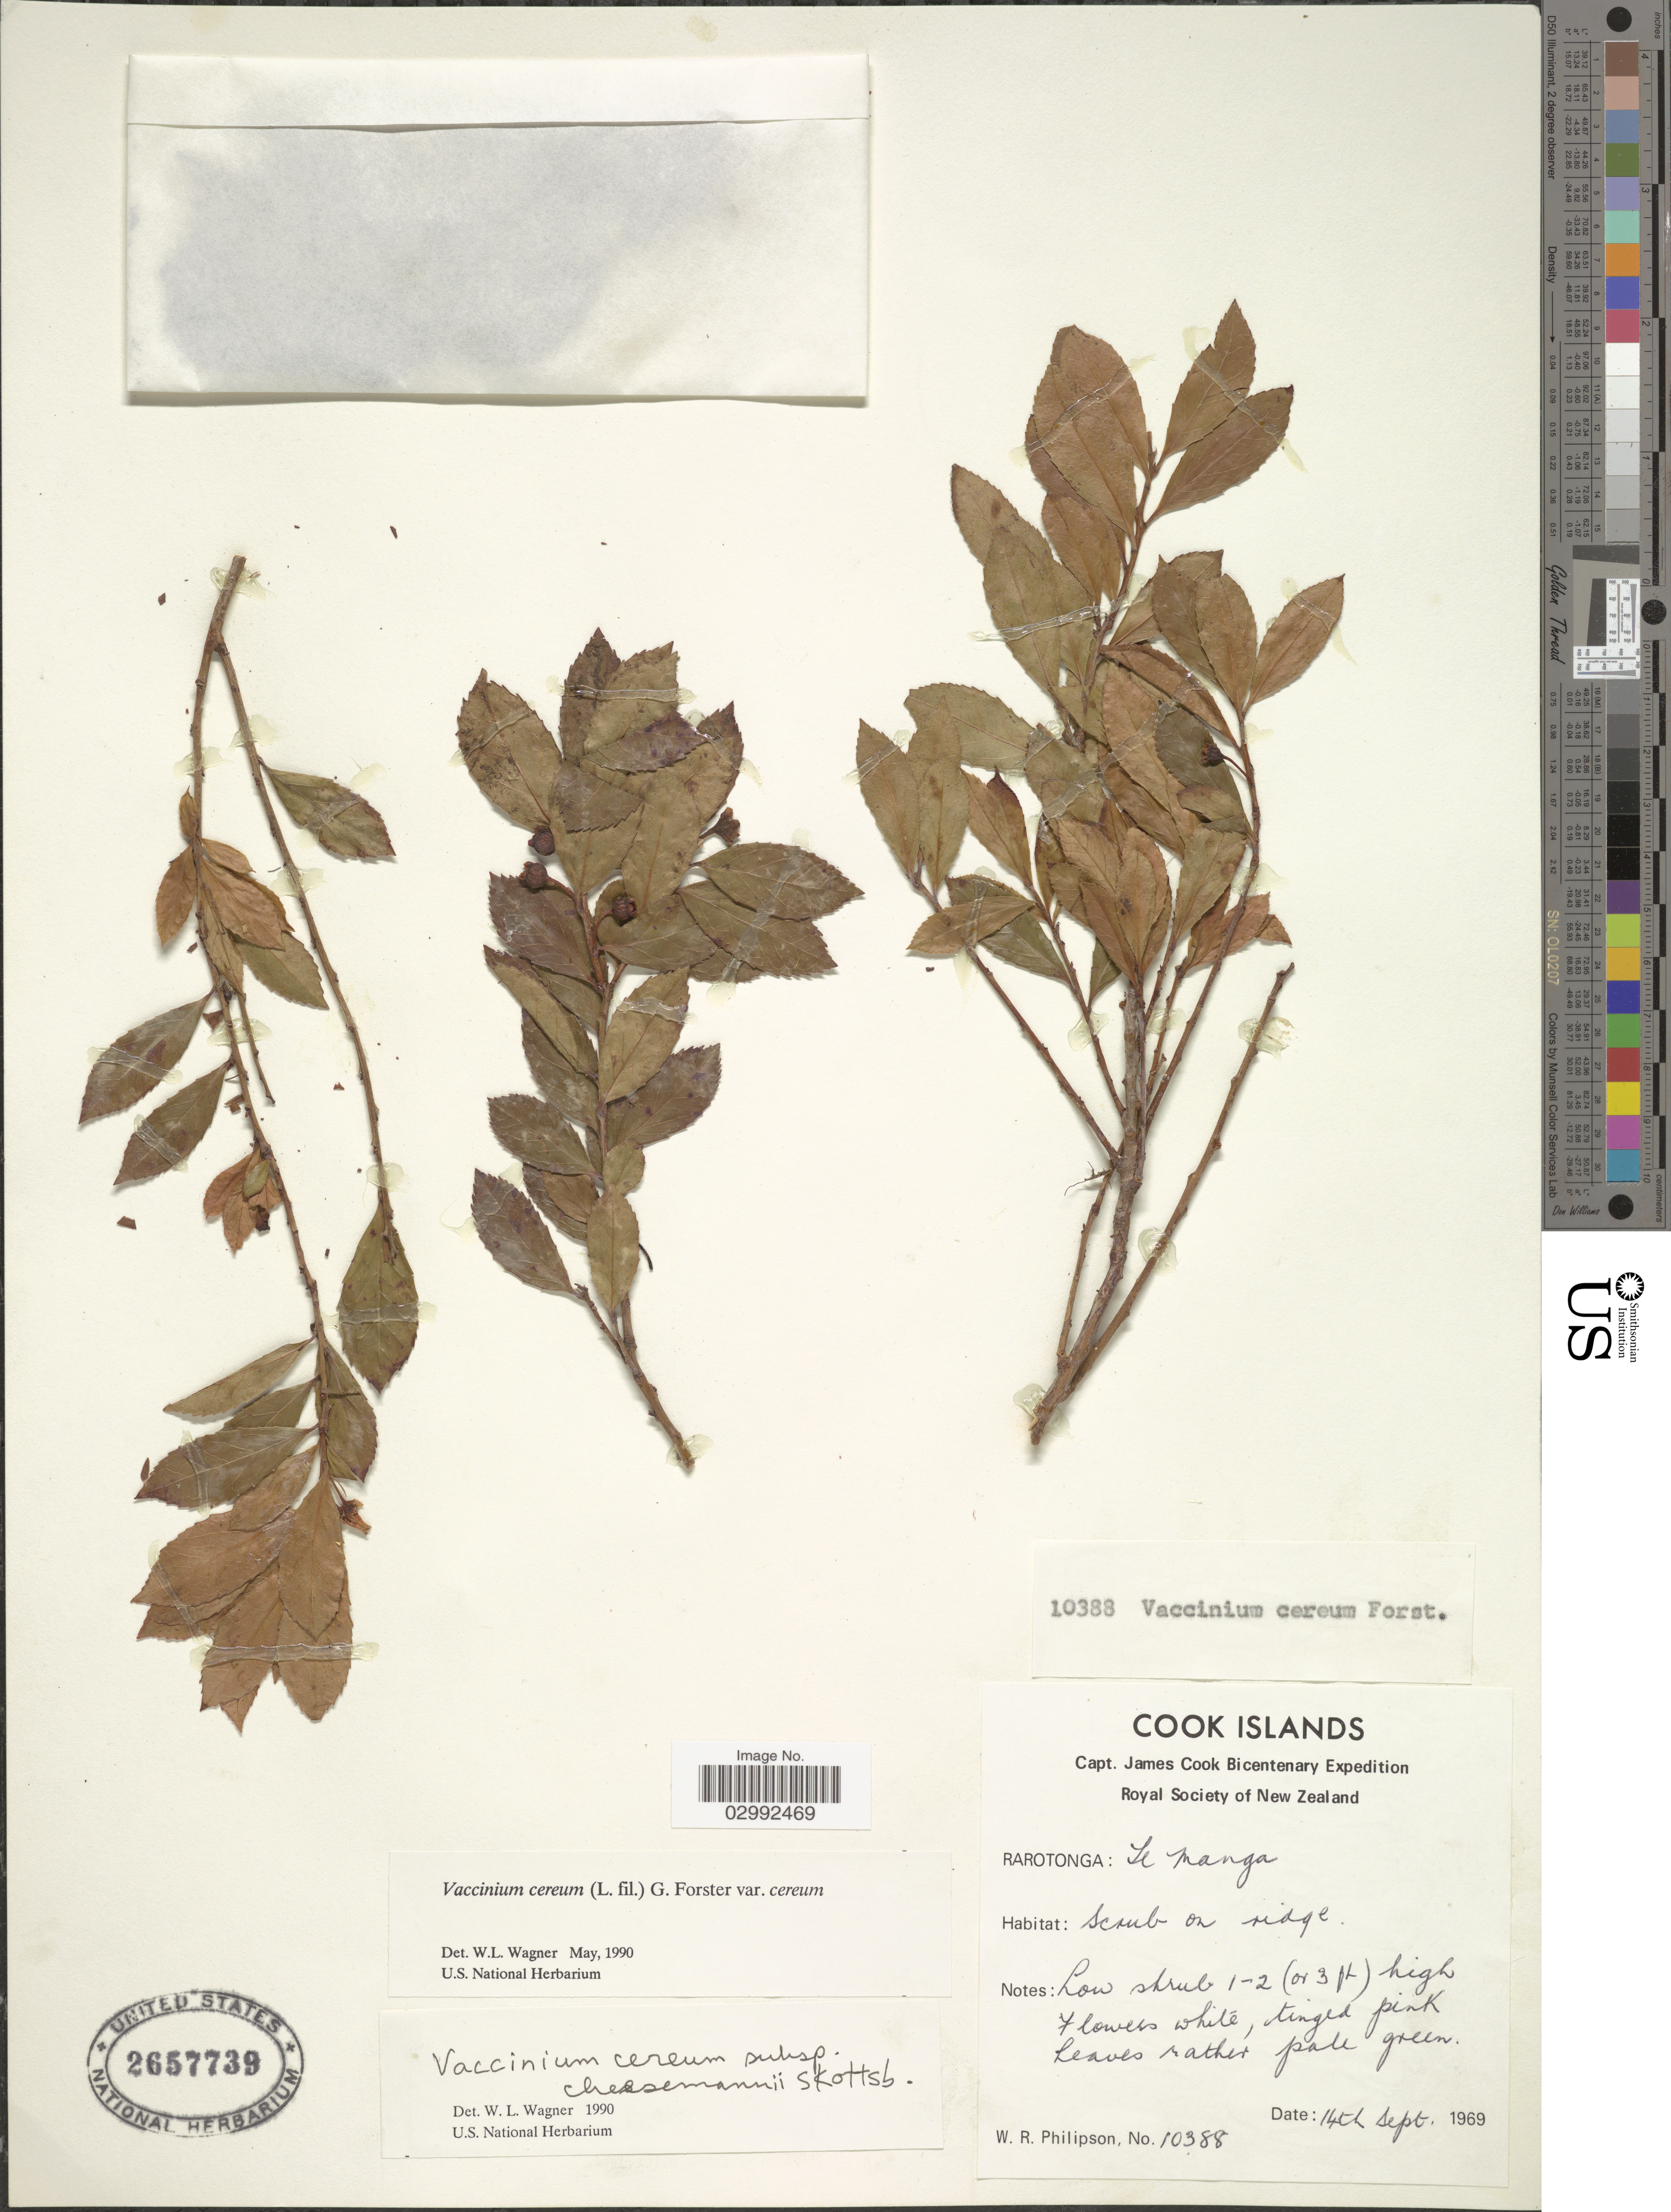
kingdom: Plantae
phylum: Tracheophyta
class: Magnoliopsida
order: Ericales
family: Ericaceae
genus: Vaccinium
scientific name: Vaccinium cereum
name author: (L. f.) G. Forst.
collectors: W. R. Philipson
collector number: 10388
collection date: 1969-09-14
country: Cook Islands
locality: Rarotonga: Te Manga.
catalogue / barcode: US 2657739